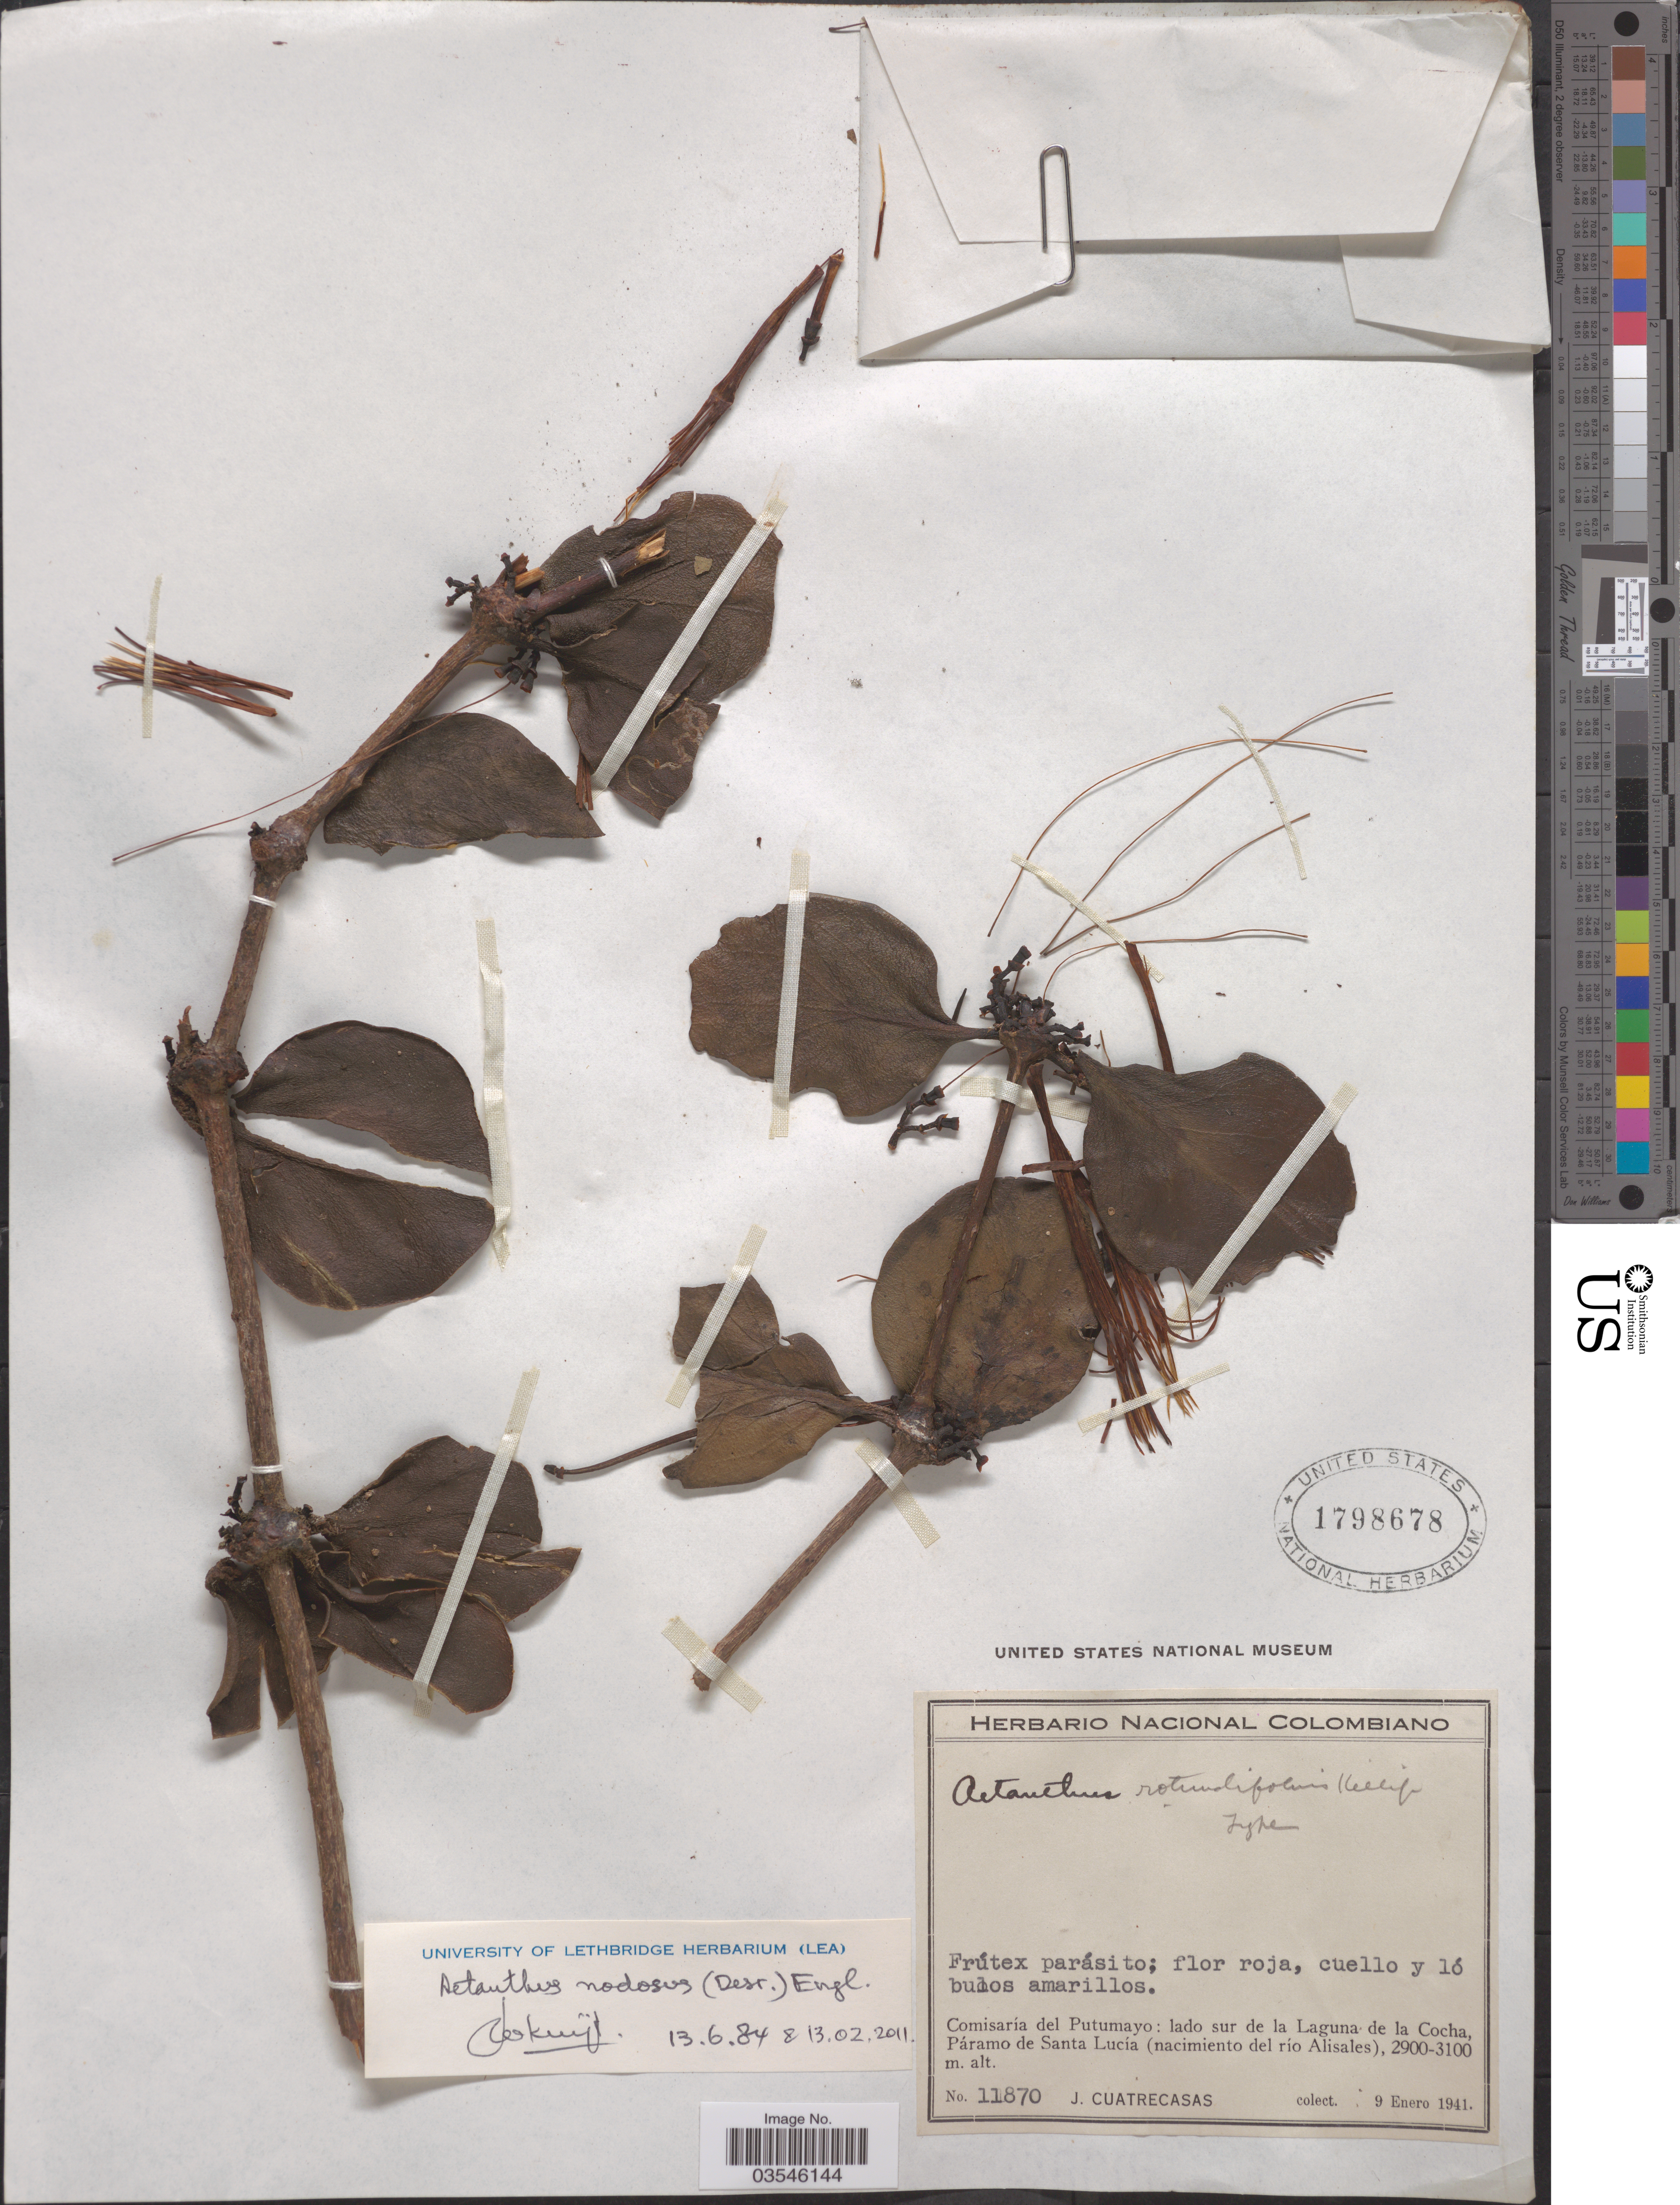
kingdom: Plantae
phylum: Tracheophyta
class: Magnoliopsida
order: Santalales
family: Loranthaceae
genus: Aetanthus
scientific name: Aetanthus nodosus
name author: (Desr.) Engl.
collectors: J. Cuatrecasas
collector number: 11870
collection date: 1941-01-09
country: Colombia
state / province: Putumayo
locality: Comisaría del Putumayo: lado sur de la Laguna de la Cocha, Pármao de Santa Lucía (nacimiento del río Alisales).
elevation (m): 2900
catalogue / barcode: US 1798678